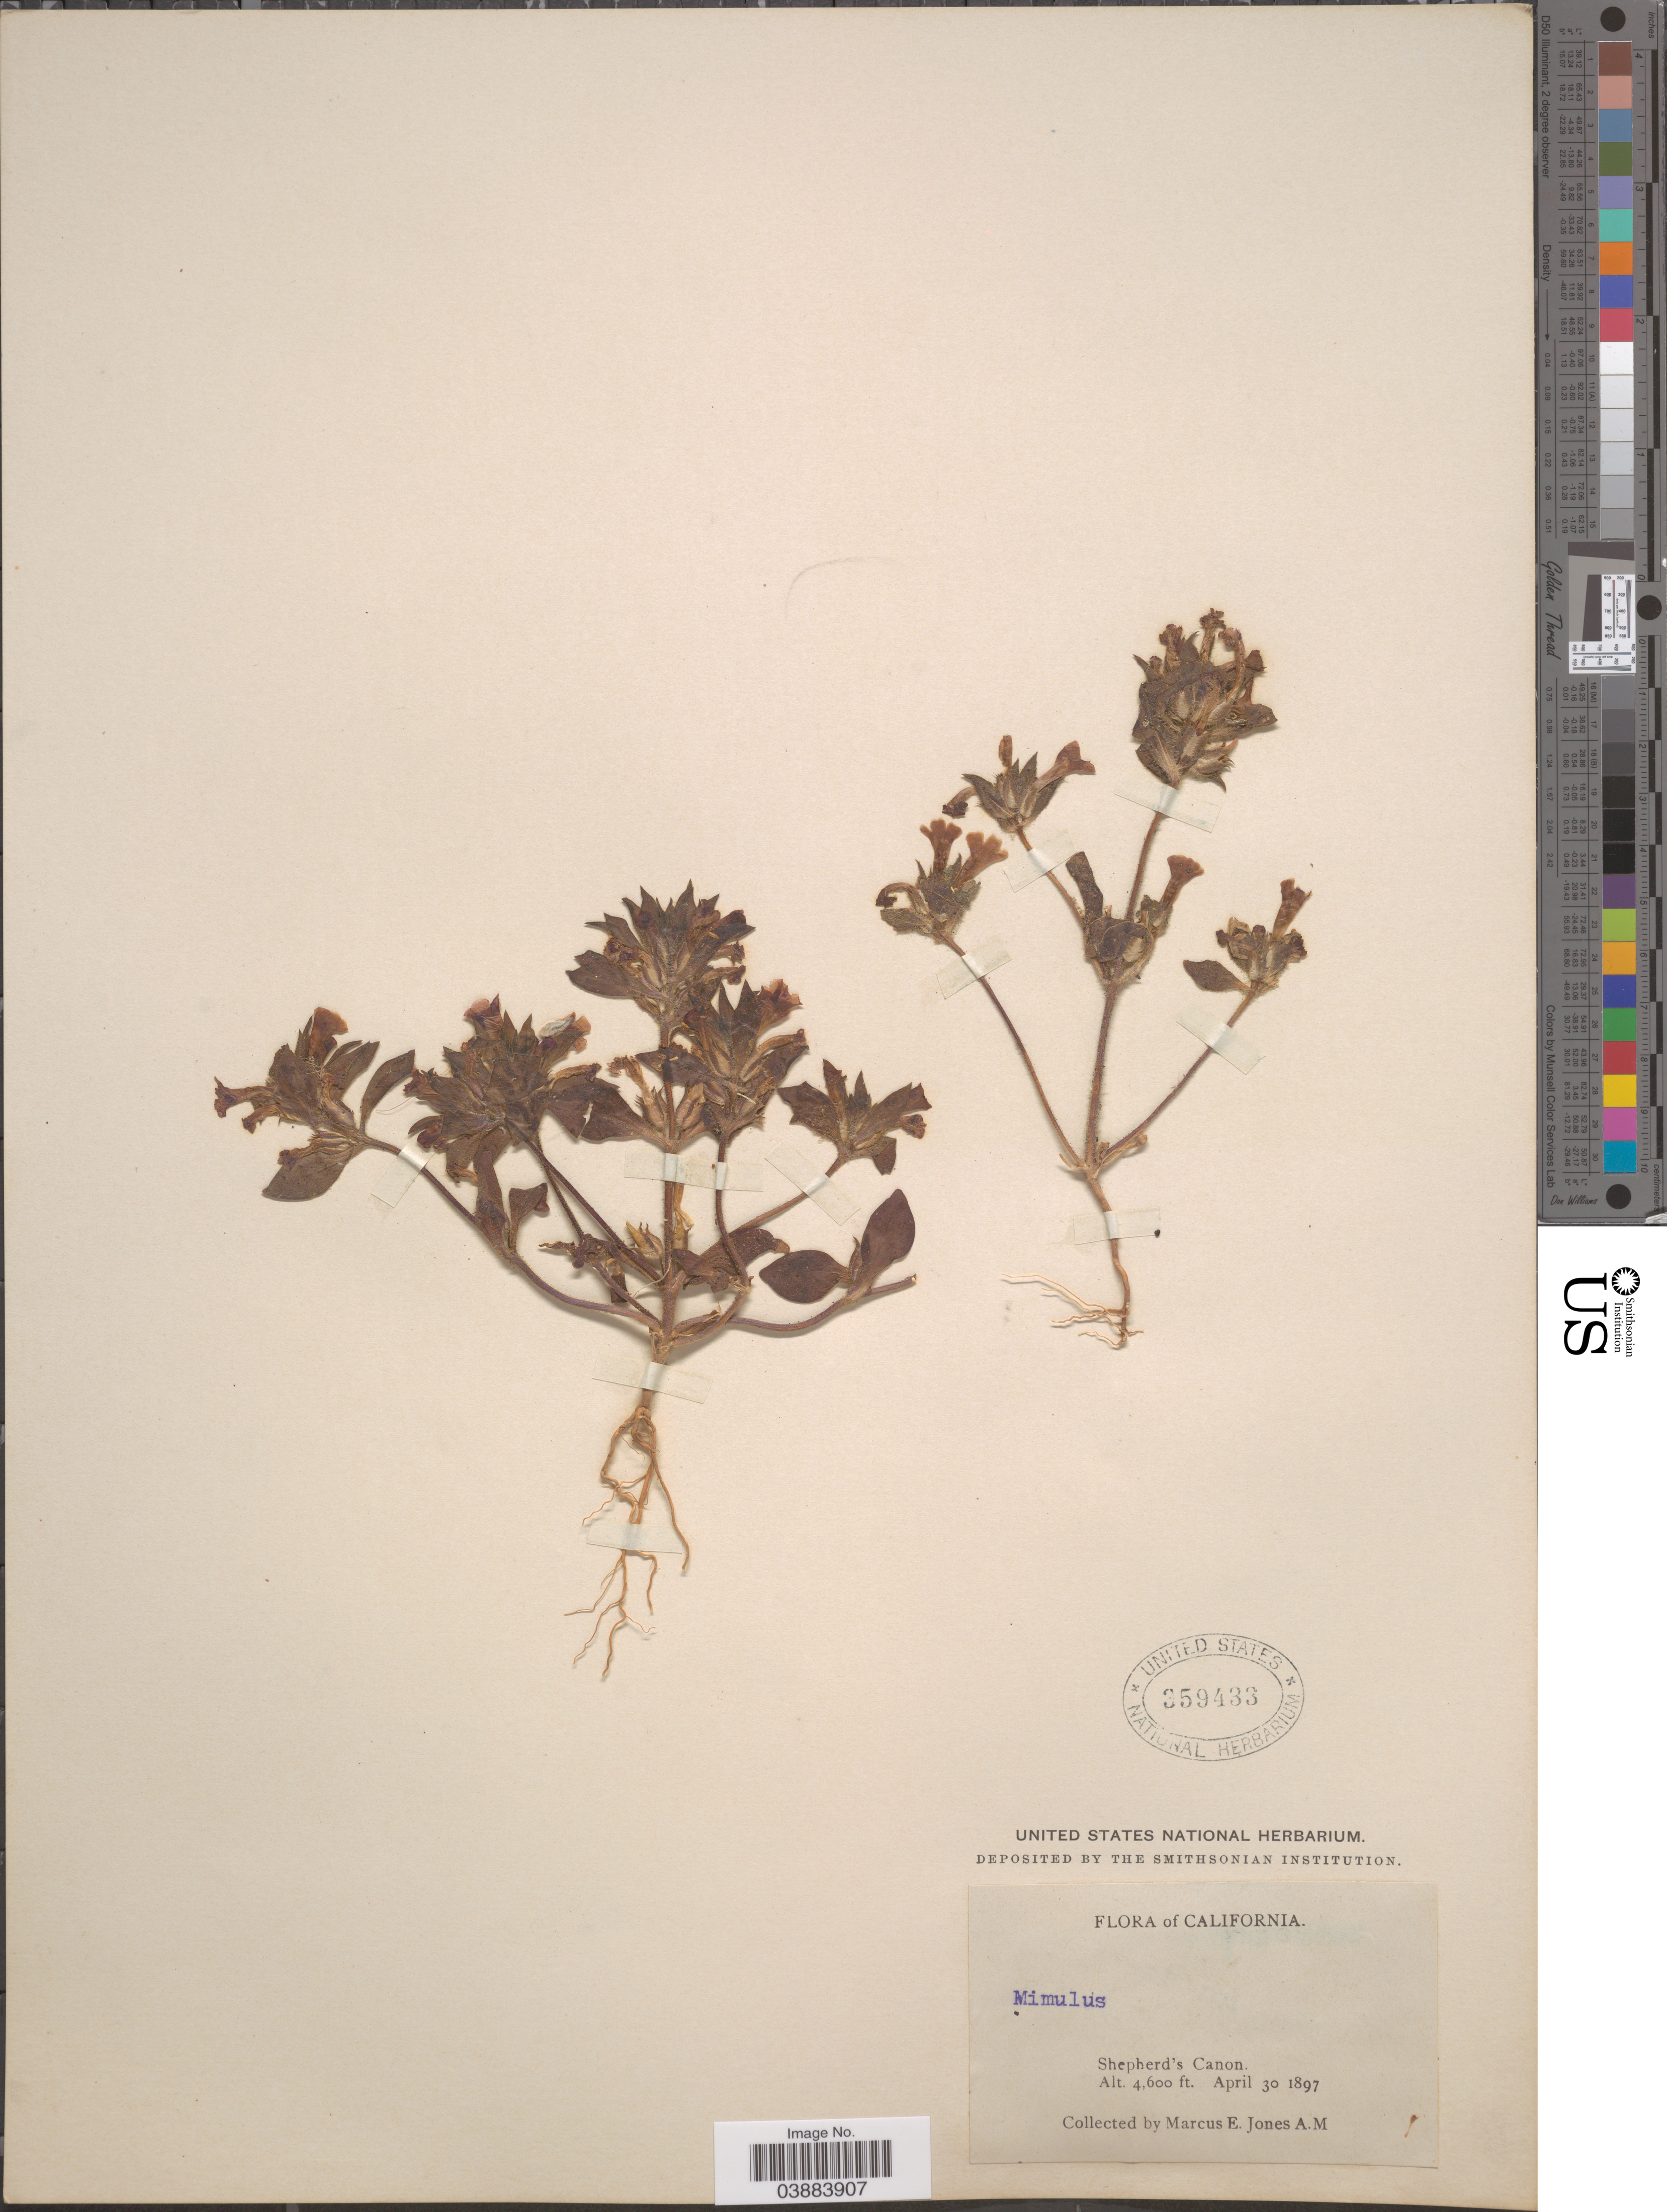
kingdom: Plantae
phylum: Tracheophyta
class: Magnoliopsida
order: Lamiales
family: Phrymaceae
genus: Eunanus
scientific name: Eunanus bigelovii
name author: A. Gray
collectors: M. E. Jones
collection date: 1897-04-30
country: United States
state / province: California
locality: Shepherd's Canon.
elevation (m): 1402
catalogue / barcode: US 359433